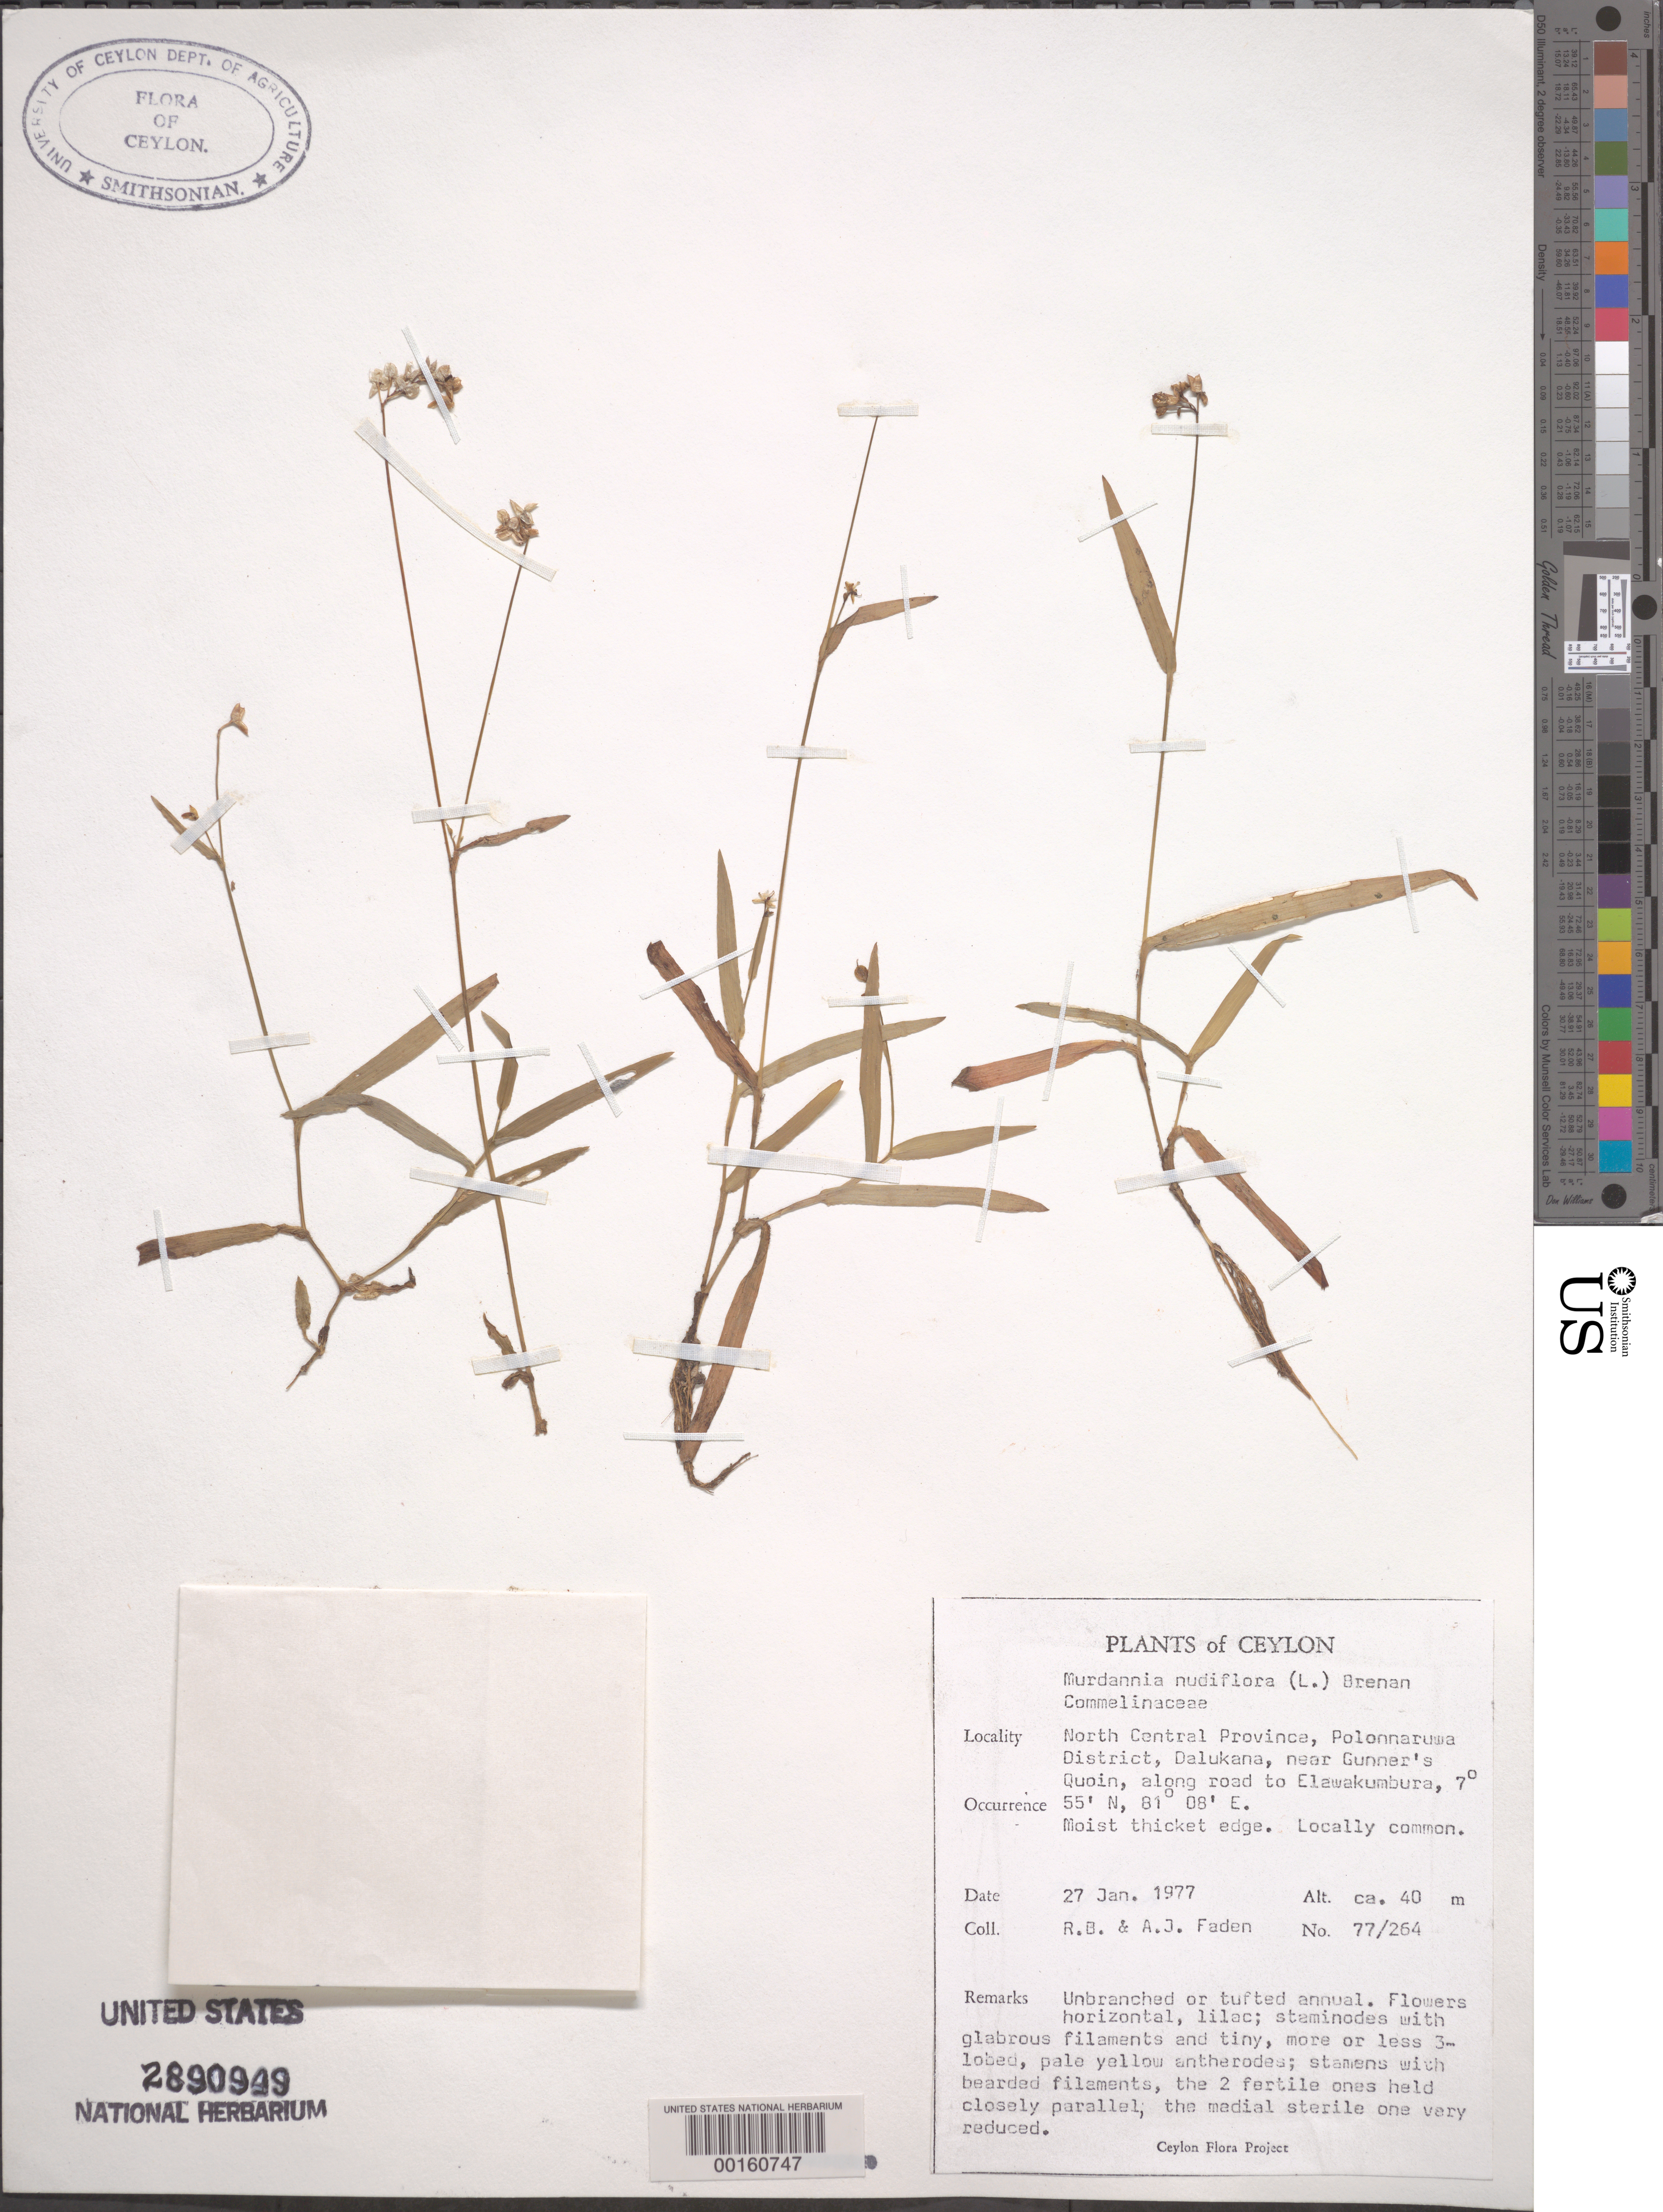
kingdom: Plantae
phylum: Tracheophyta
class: Liliopsida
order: Commelinales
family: Commelinaceae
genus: Murdannia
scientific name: Murdannia nudiflora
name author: (L.) Brenan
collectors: R. B. Faden & A. J. Faden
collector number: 77/264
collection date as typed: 27 Jan 1977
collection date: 1977-01-27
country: Sri Lanka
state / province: North Central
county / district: Polonnaruwa Dist.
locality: Dalukana, near gunner's quoin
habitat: Moist thicket edge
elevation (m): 40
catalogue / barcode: US 2890949